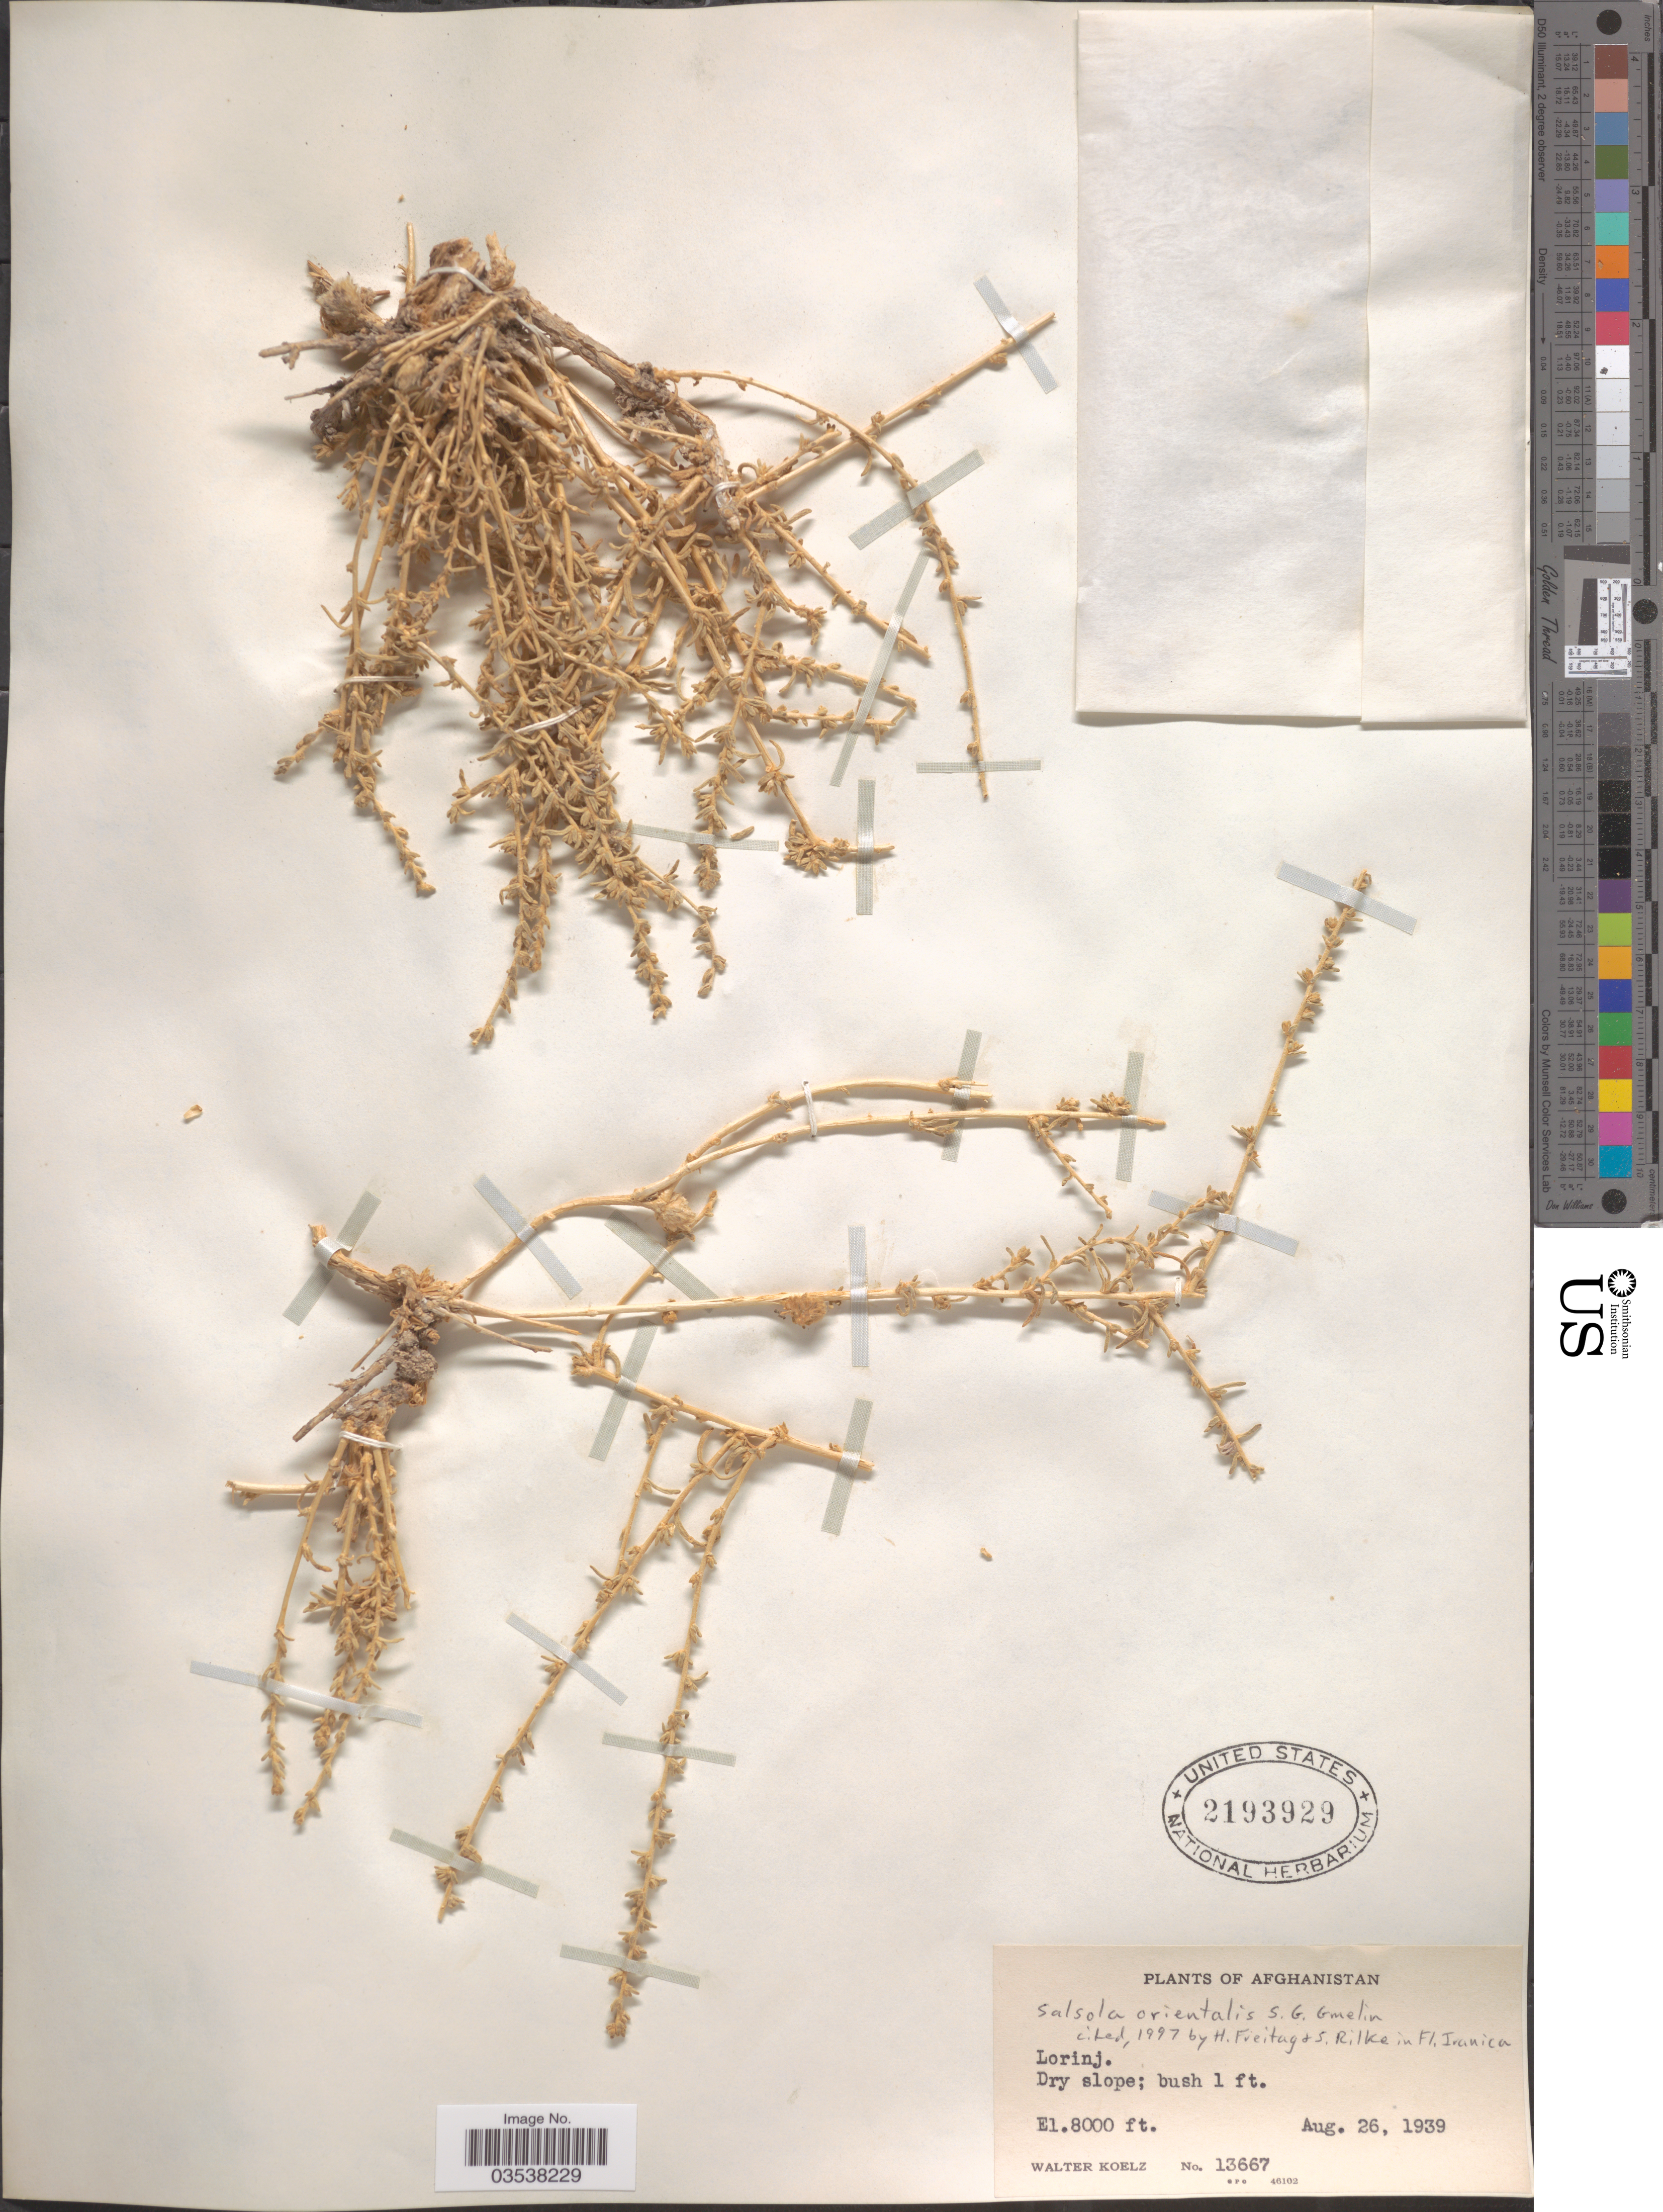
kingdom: Plantae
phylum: Tracheophyta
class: Magnoliopsida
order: Caryophyllales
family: Amaranthaceae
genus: Caroxylon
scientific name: Caroxylon orientale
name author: (S.G. Gmel.) Tzvelev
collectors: W. N. Koelz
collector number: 13667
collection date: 1939-08-26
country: Afghanistan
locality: Lorinj.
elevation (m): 2438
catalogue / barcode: US 2193929